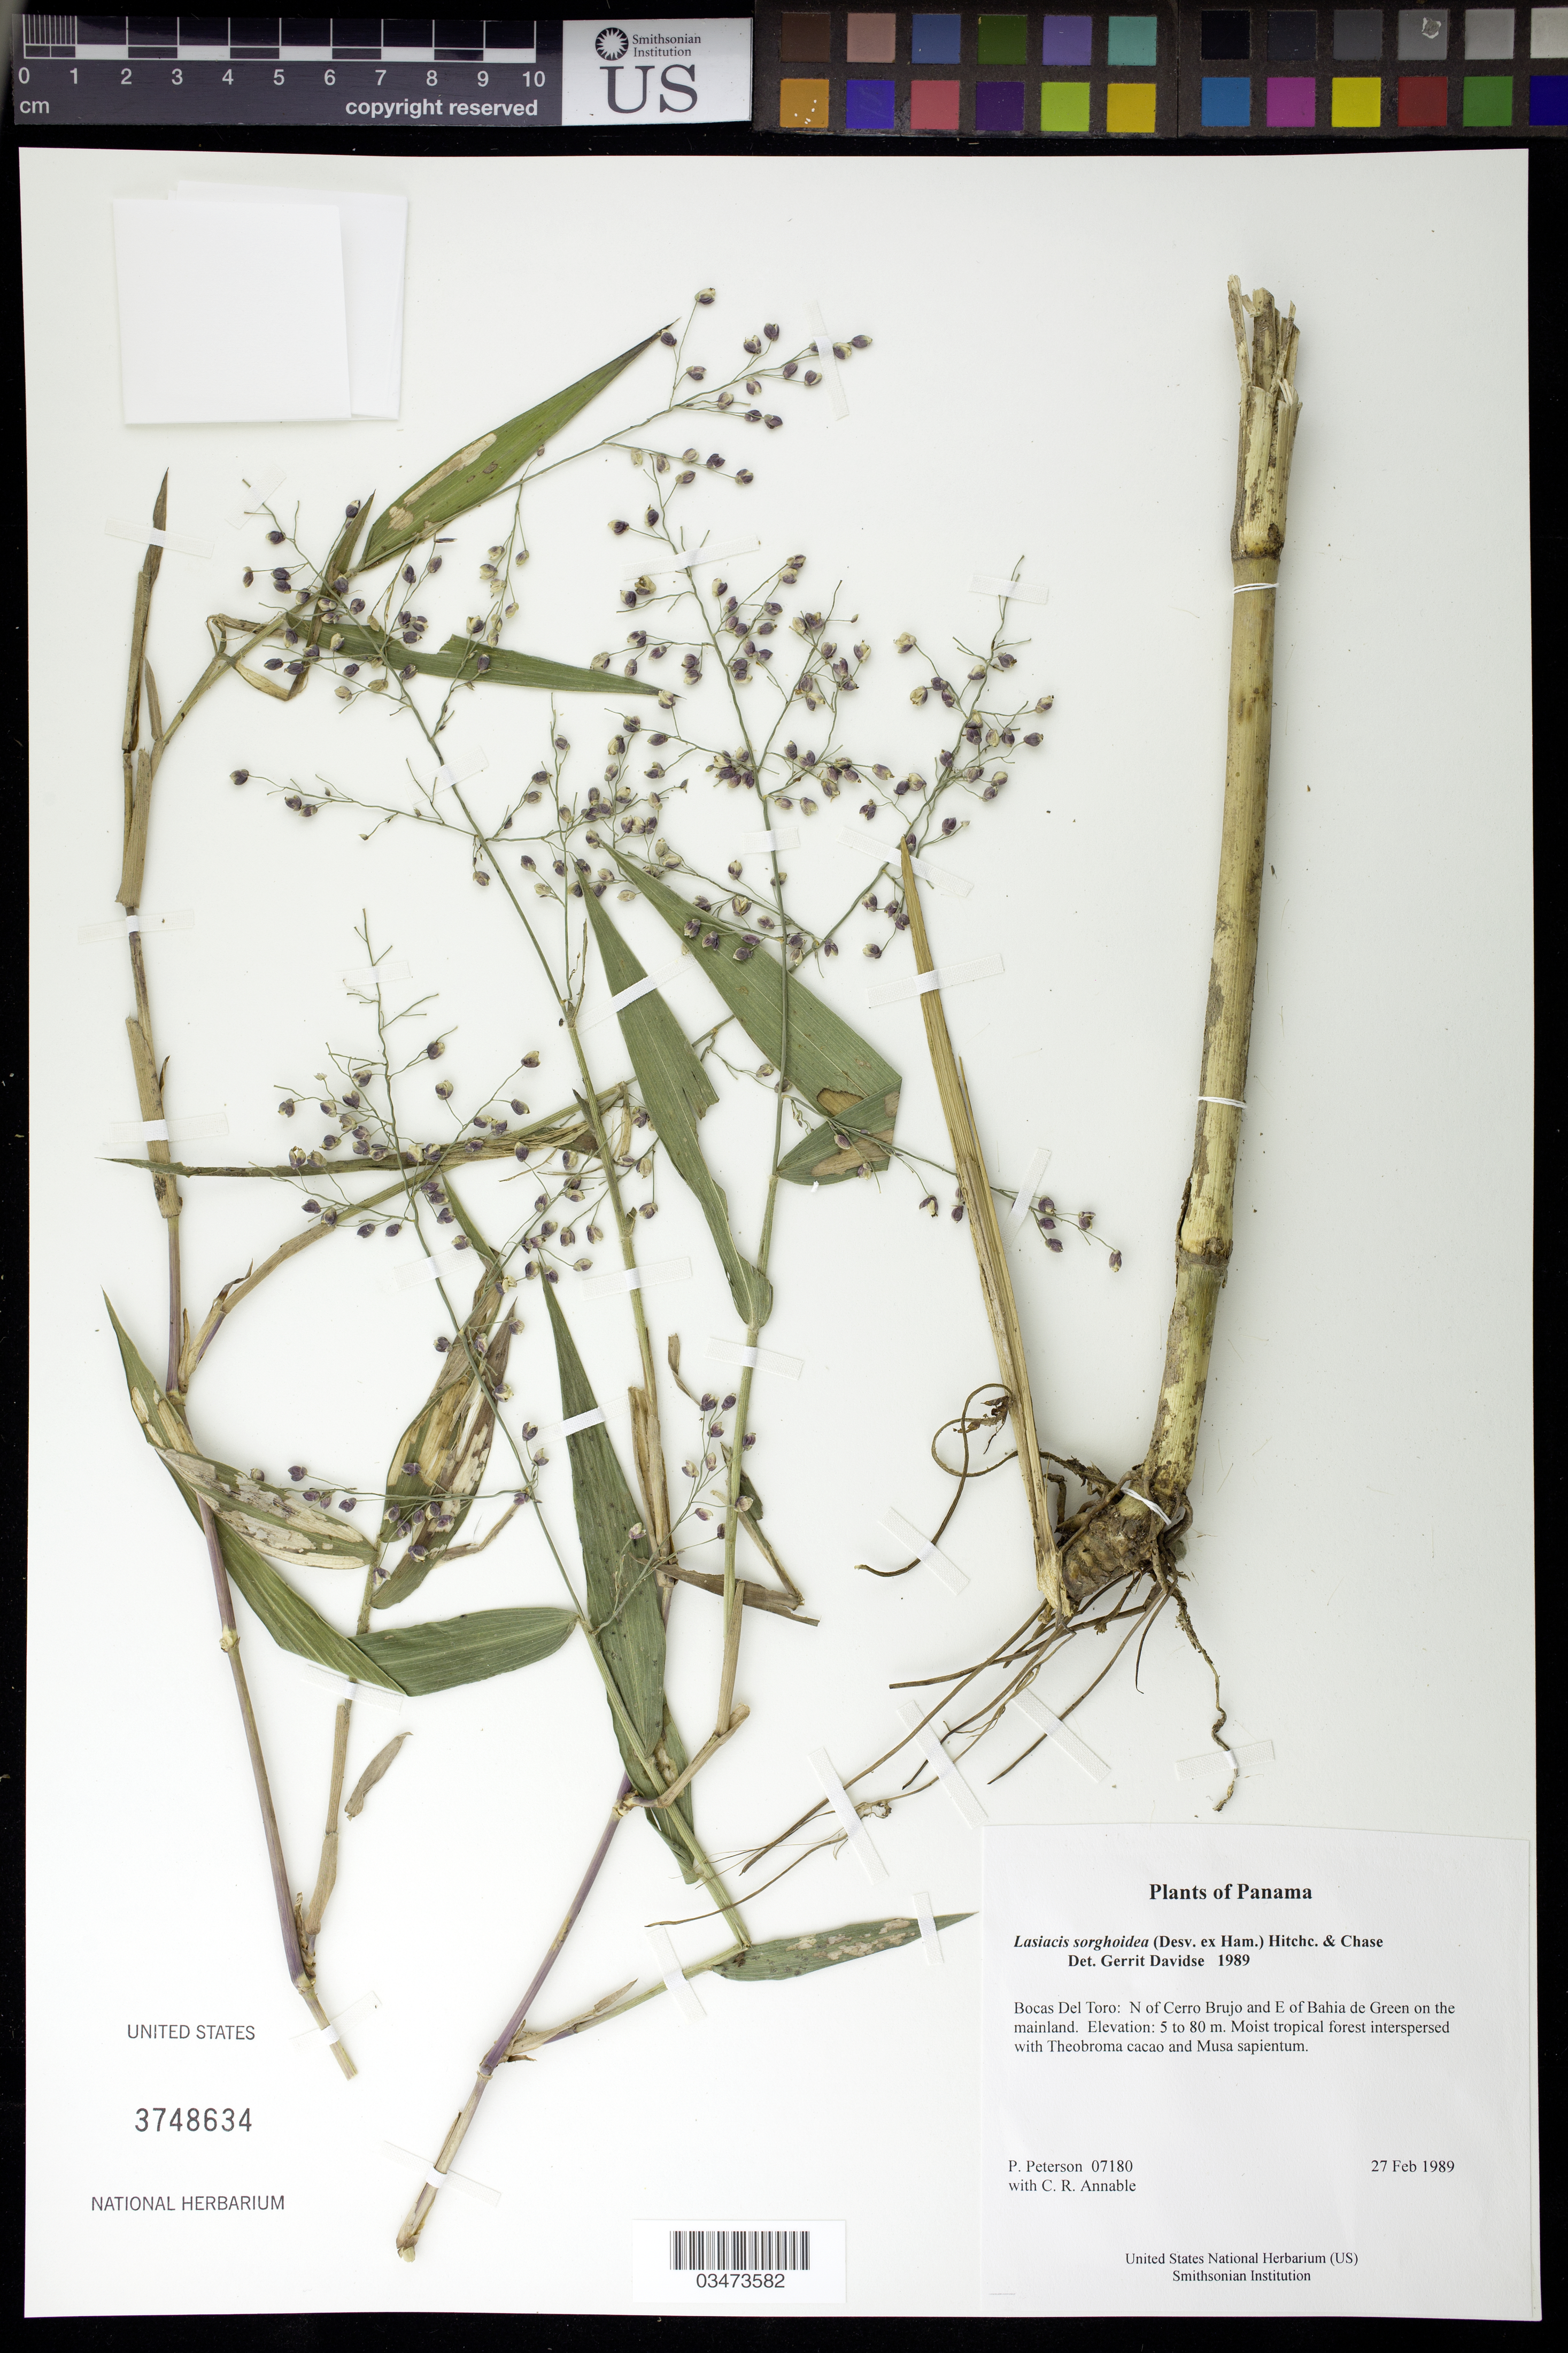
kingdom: Plantae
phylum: Tracheophyta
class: Liliopsida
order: Poales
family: Poaceae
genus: Lasiacis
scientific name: Lasiacis sorghoidea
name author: (Desv. ex Ham.) Hitchc. & Chase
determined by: Davidse, Gerrit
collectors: P. M. Peterson & C. R. Annable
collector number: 07180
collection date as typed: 27 Feb 1989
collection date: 1989-02-27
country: Panama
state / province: Bocas del Toro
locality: N of Cerro Brujo and E of Bahia de Green on the mainland.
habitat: Moist tropical forest interspersed with Theobroma cacao and Musa sapientum.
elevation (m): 5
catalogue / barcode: US 3748634